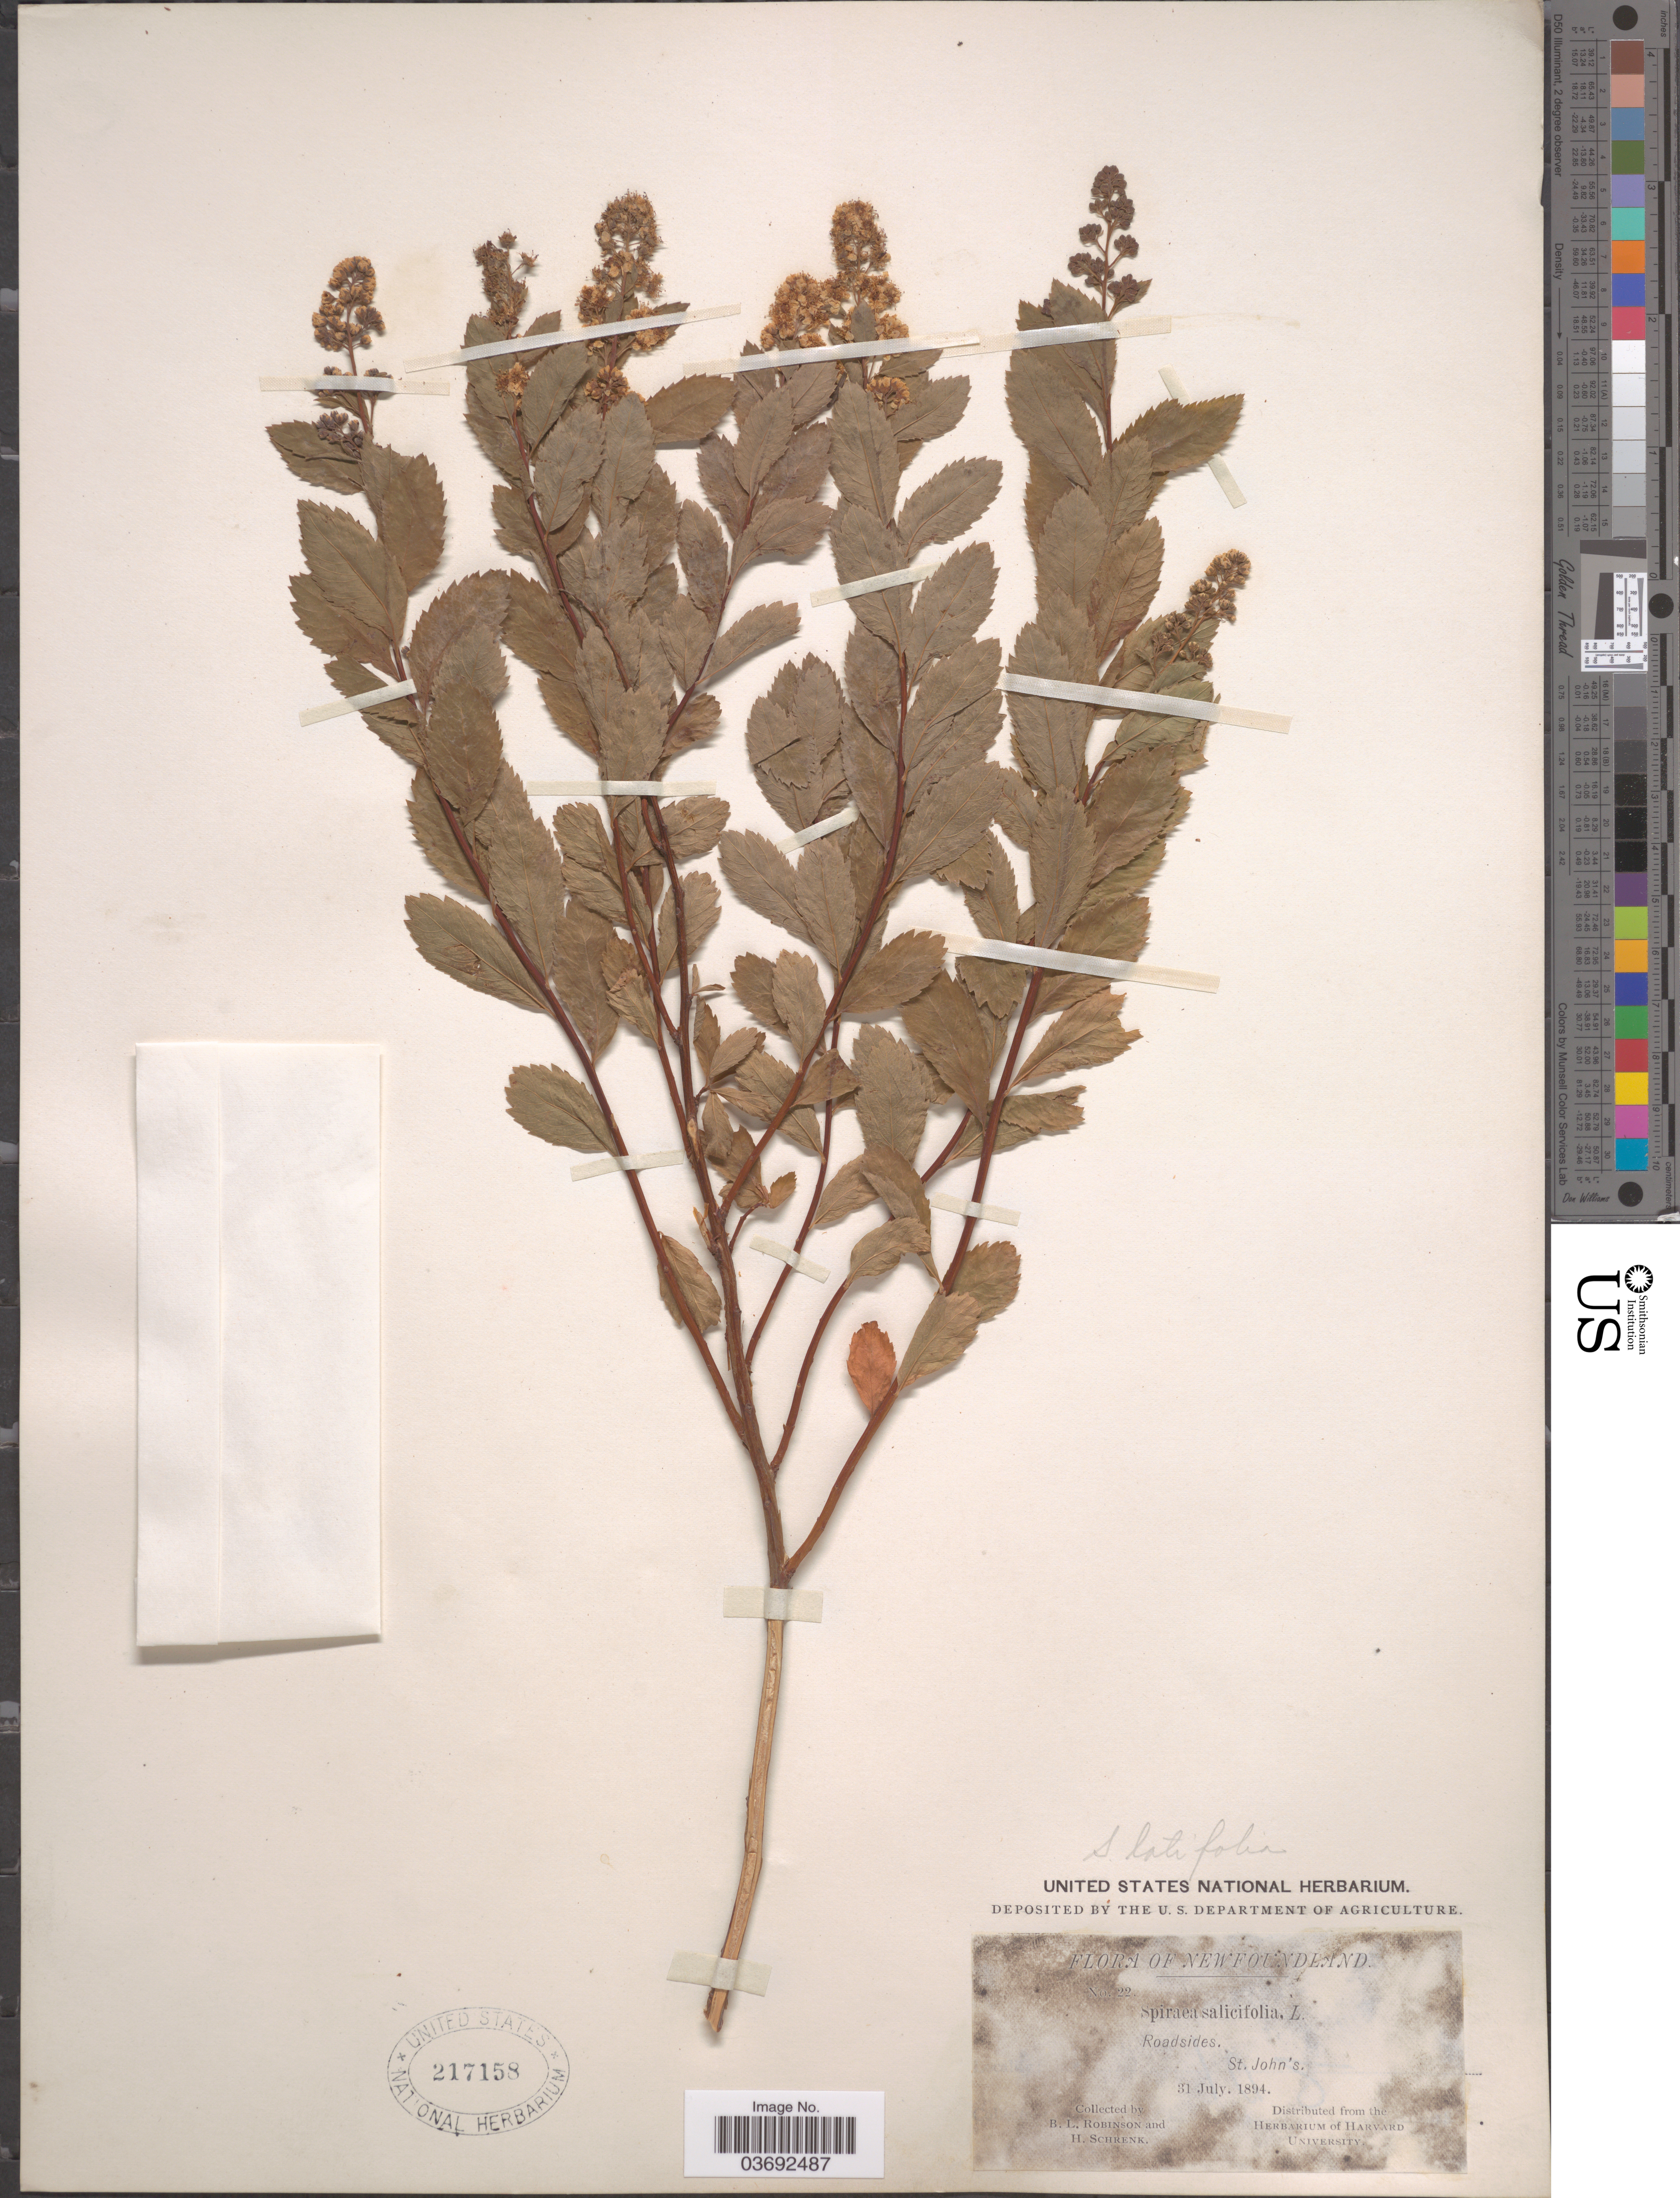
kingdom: Plantae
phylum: Tracheophyta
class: Magnoliopsida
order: Rosales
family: Rosaceae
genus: Spiraea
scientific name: Spiraea latifolia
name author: Borkh.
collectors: B. L. Robinson & H. Schrenk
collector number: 22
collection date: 1894-07-31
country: Canada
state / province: Newfoundland and Labrador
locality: St. John's.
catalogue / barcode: US 217158